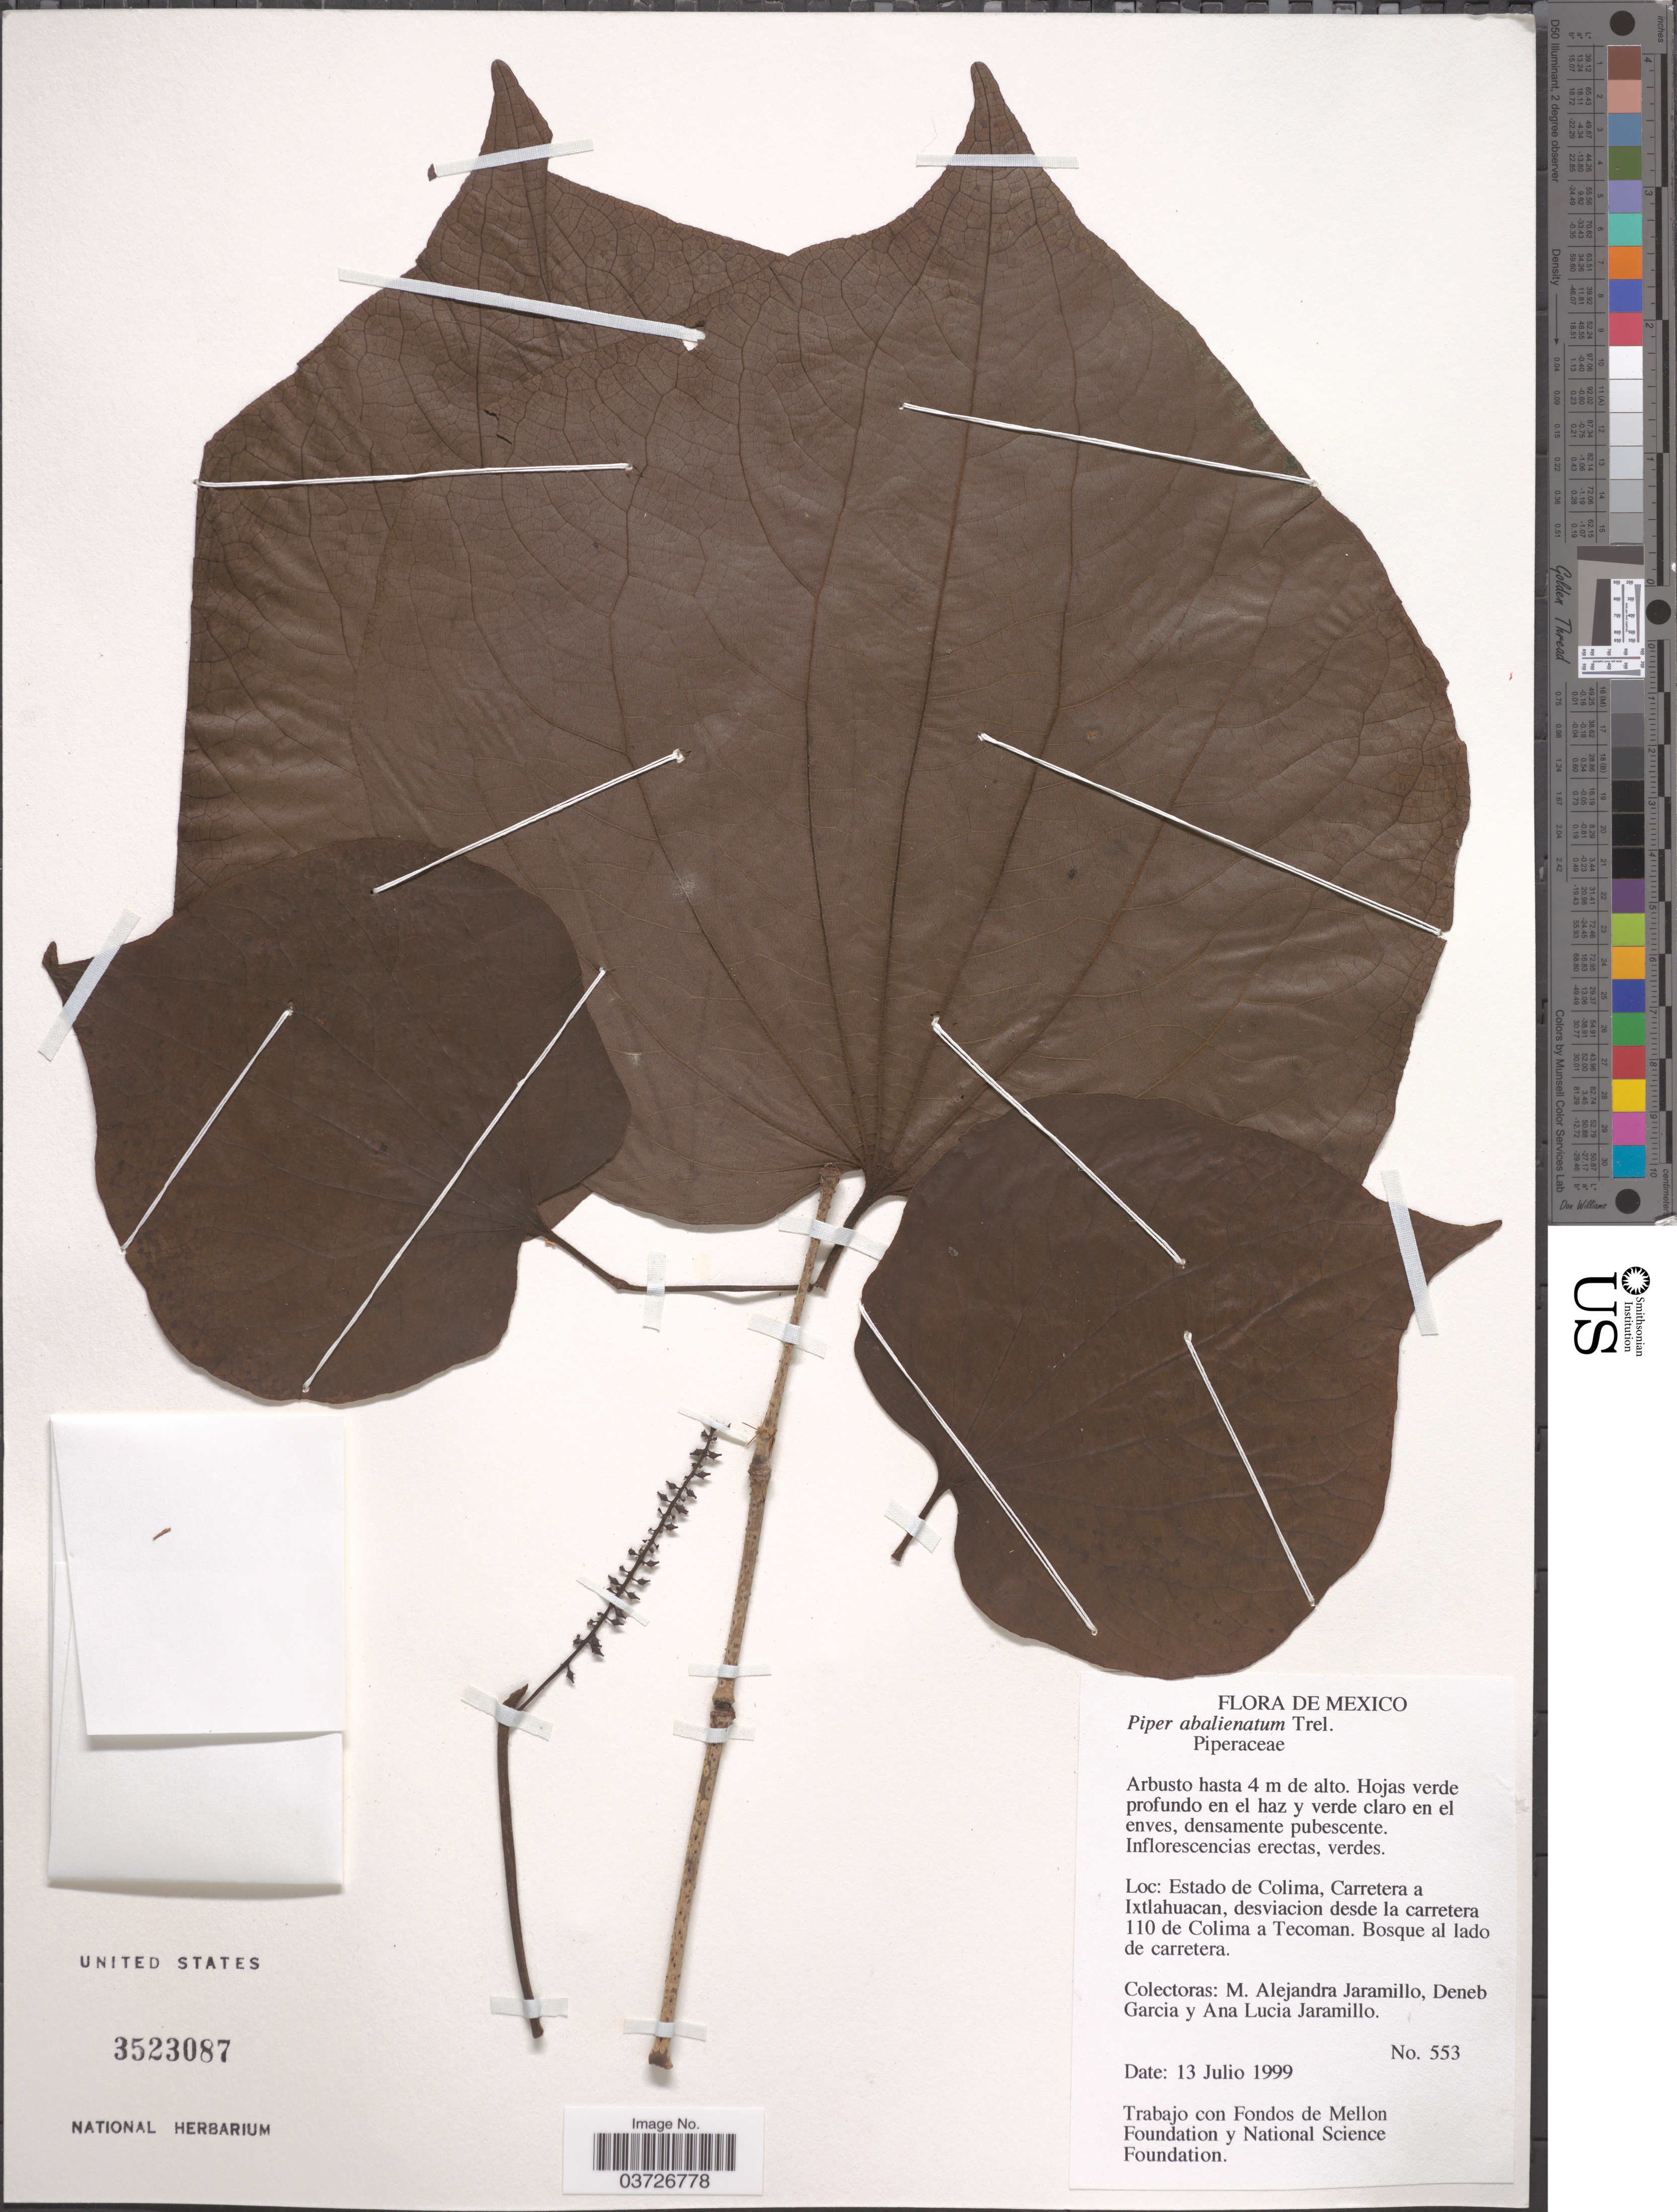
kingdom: Plantae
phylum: Tracheophyta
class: Magnoliopsida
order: Piperales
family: Piperaceae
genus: Piper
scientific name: Piper abalienatum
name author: Trel.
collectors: M. A. Jaramillo, D. Garcia & A. Lucia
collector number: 553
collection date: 1999-07-13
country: Mexico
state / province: Colima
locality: Carretera a Ixtlahuacan, desviacion desde la carretera 110 de Colima a Tecoman.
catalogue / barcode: US 3523087